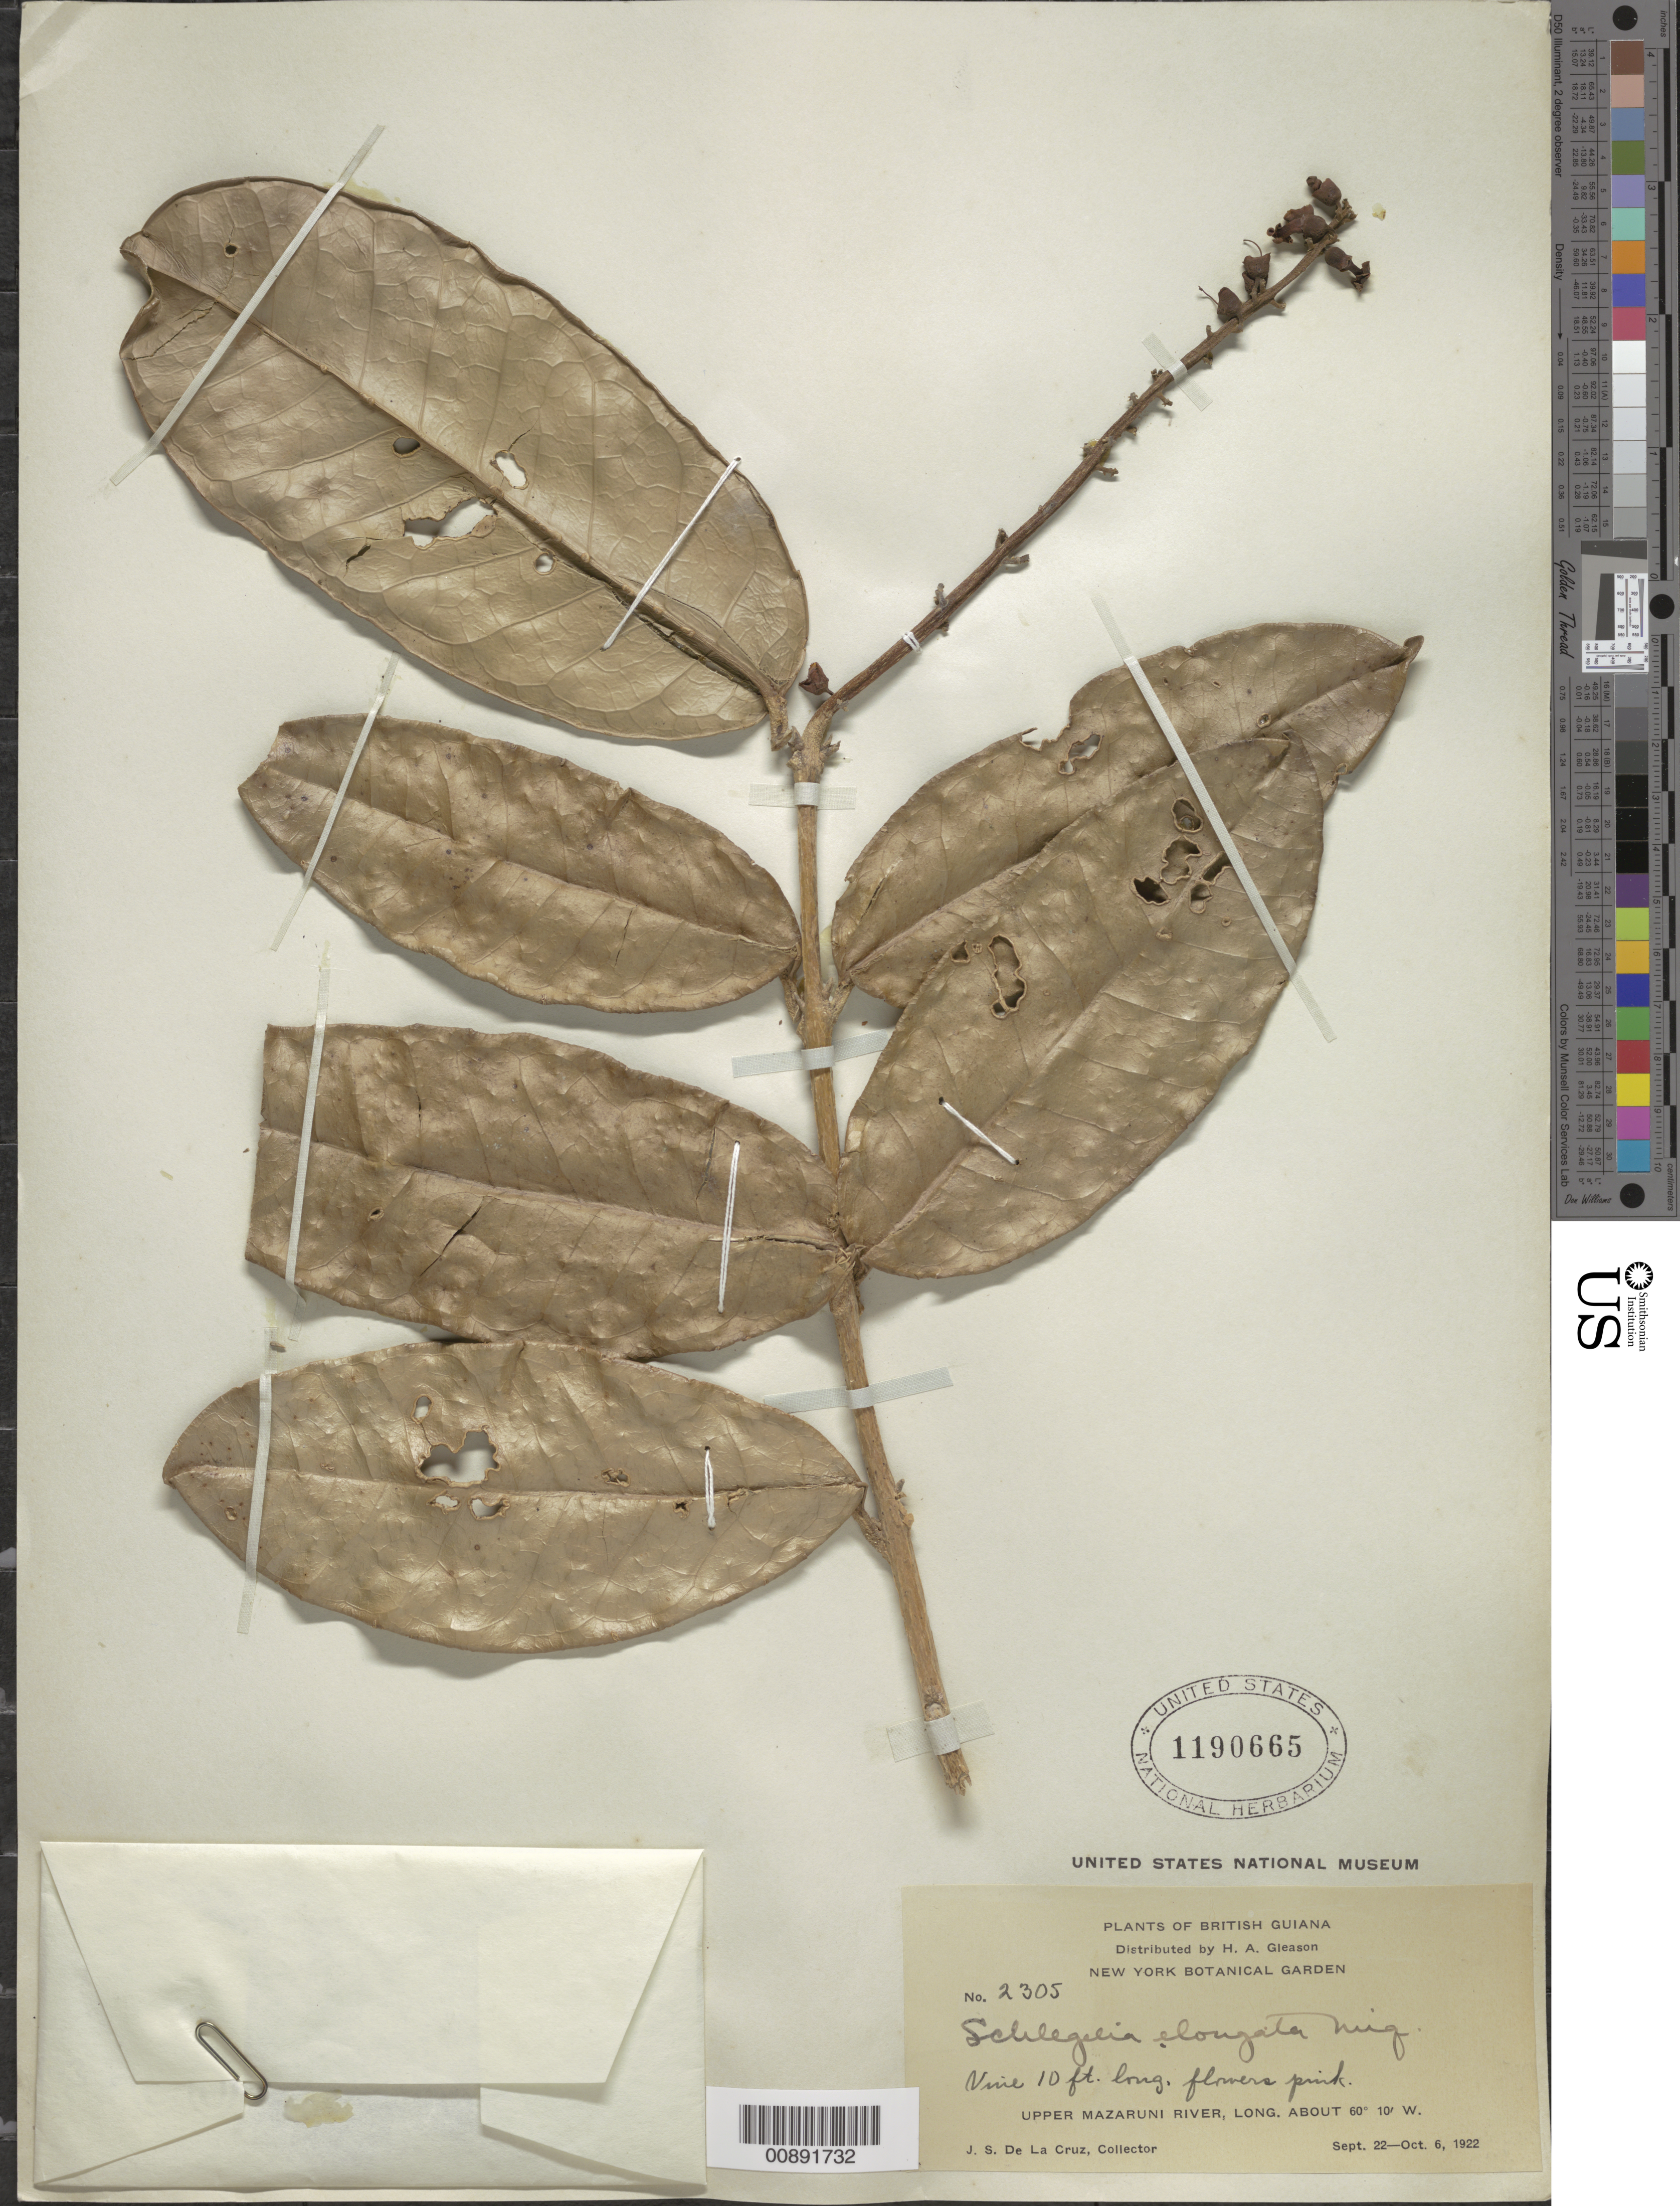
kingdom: Plantae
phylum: Tracheophyta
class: Magnoliopsida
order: Lamiales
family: Schlegeliaceae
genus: Schlegelia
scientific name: Schlegelia elongata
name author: Miq.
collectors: J. S. de la Cruz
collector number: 2305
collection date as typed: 22-Sep-22 to 6-Oct-22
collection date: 1922-09-22/1922-10-06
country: Guyana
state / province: Cuyuni-Mazaruni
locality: Upper Mazaruni R.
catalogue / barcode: US 1190665